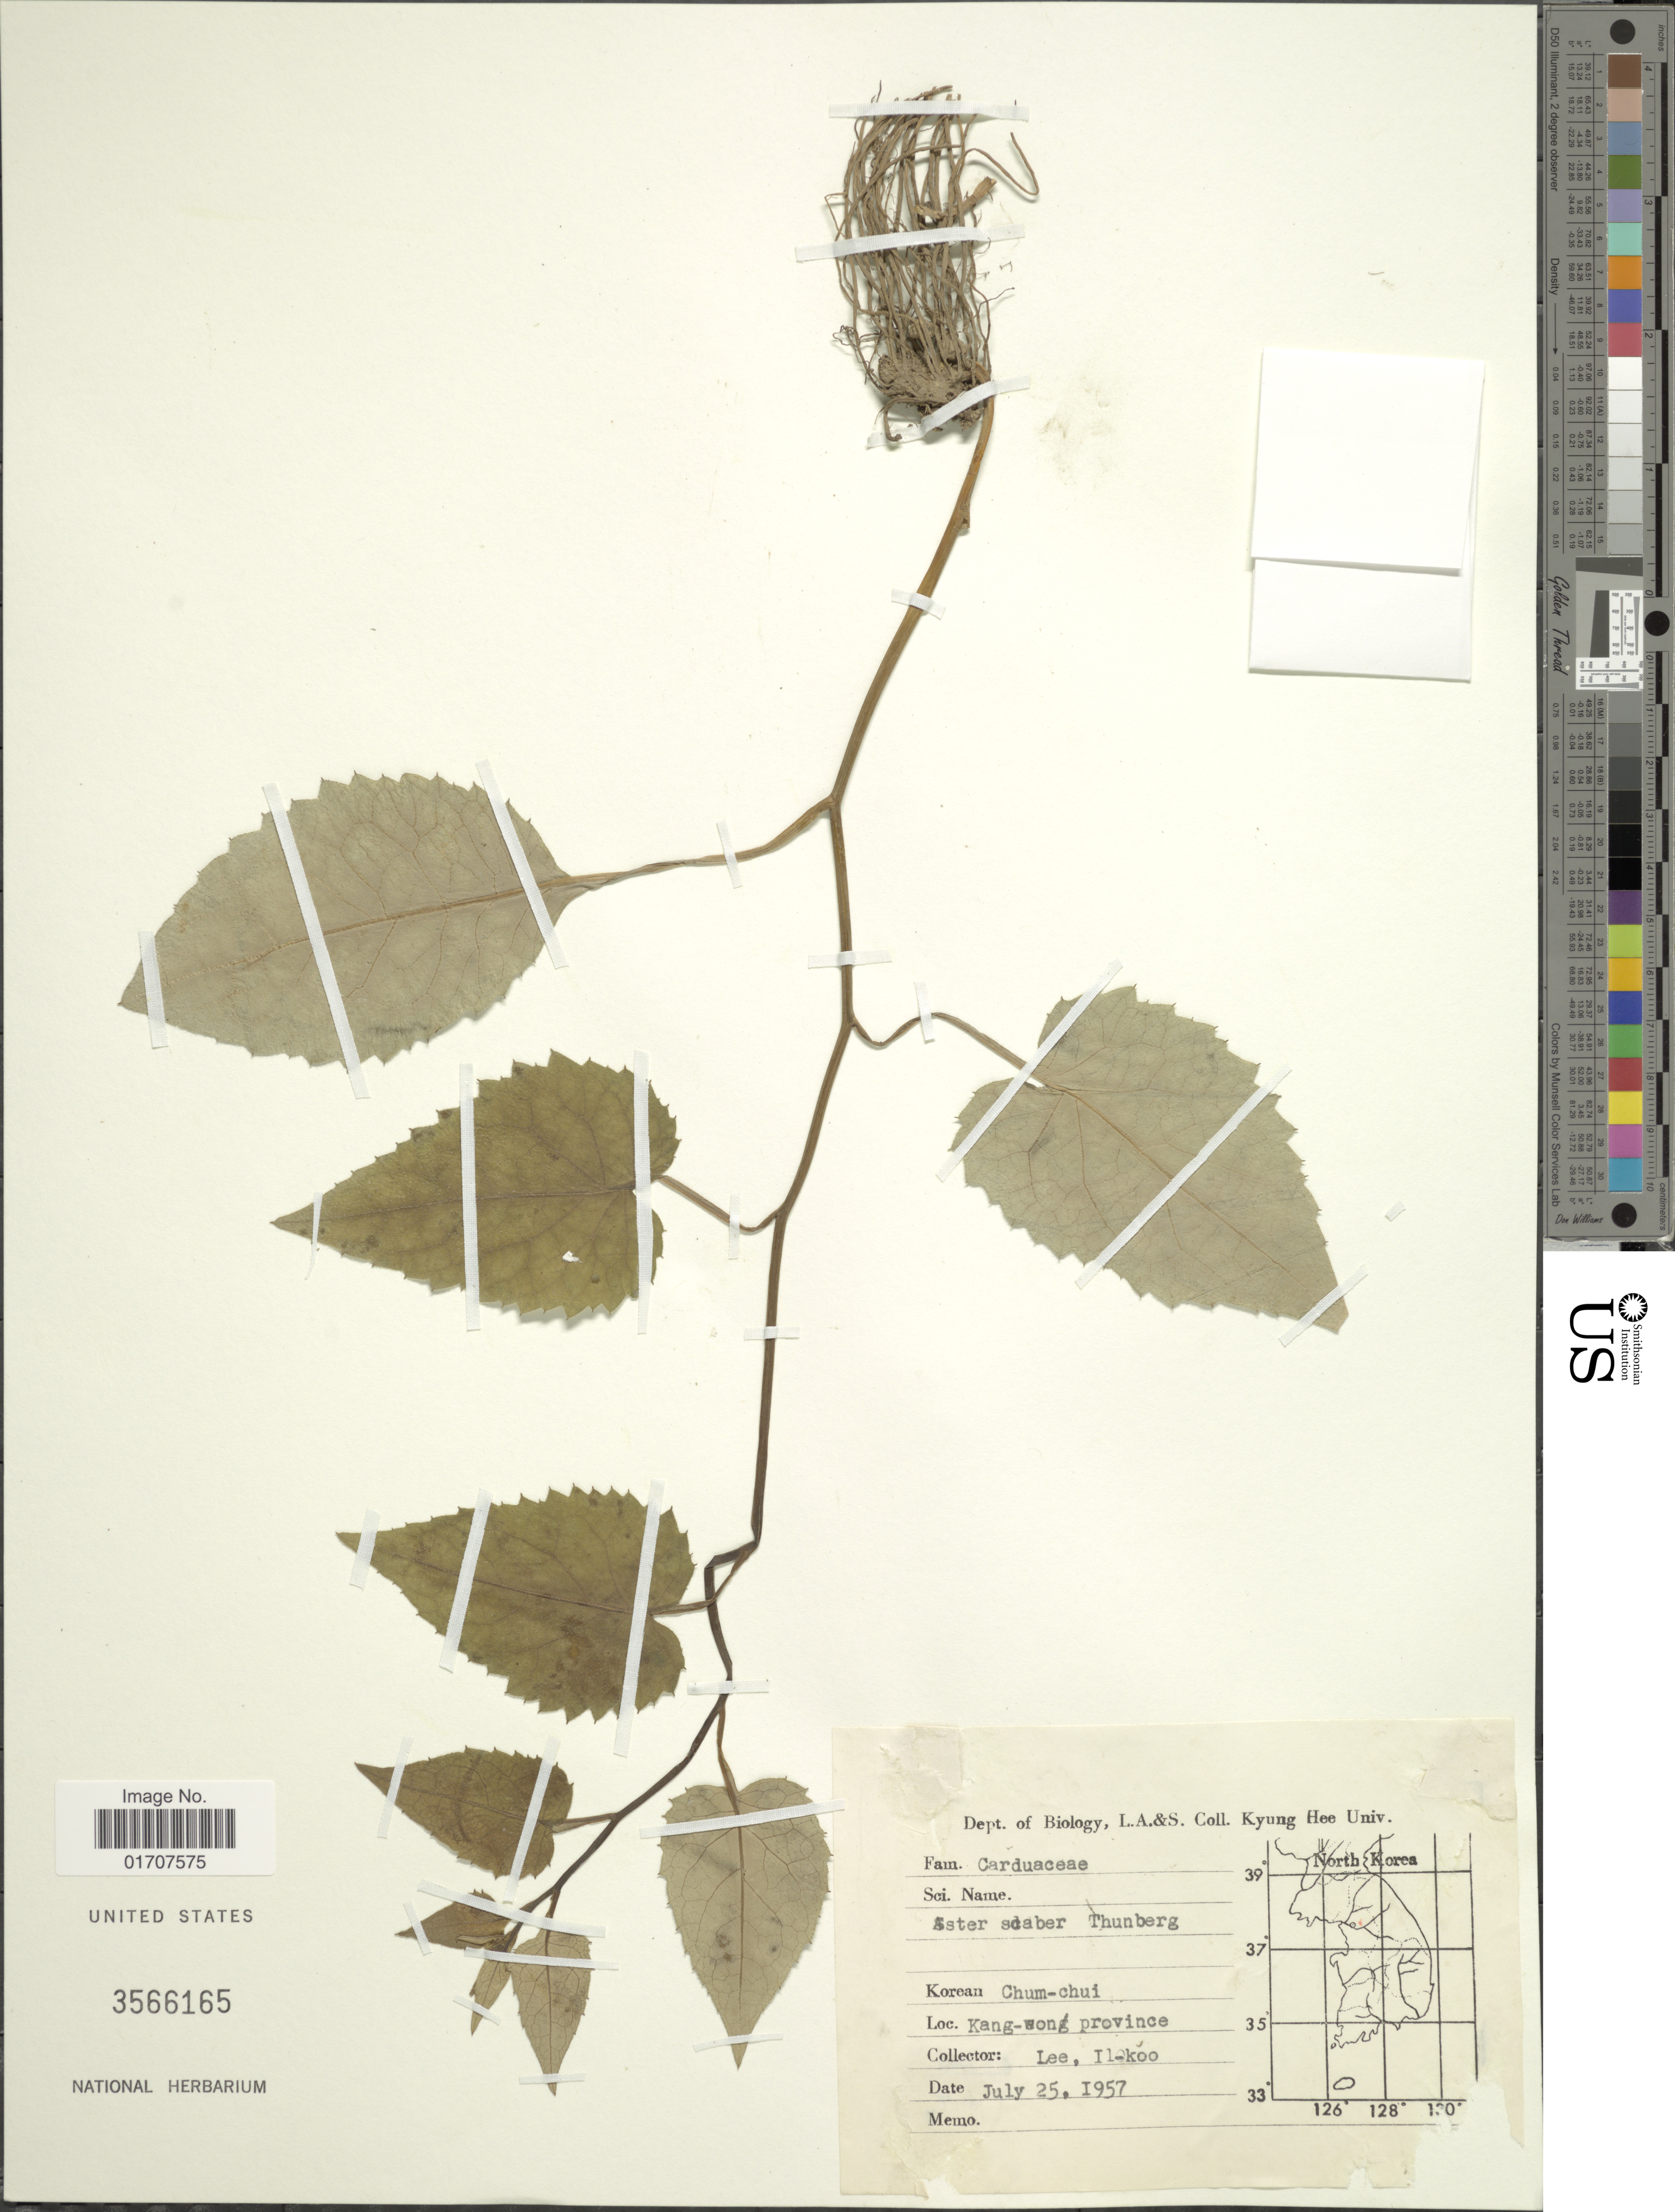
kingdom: Plantae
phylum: Tracheophyta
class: Magnoliopsida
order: Asterales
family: Asteraceae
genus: Doellingeria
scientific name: Doellingeria scaber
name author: (Thunb.) Nees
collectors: I. Lee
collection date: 1957-07-25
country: South Korea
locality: Kang-Won Province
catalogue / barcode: US 3566165